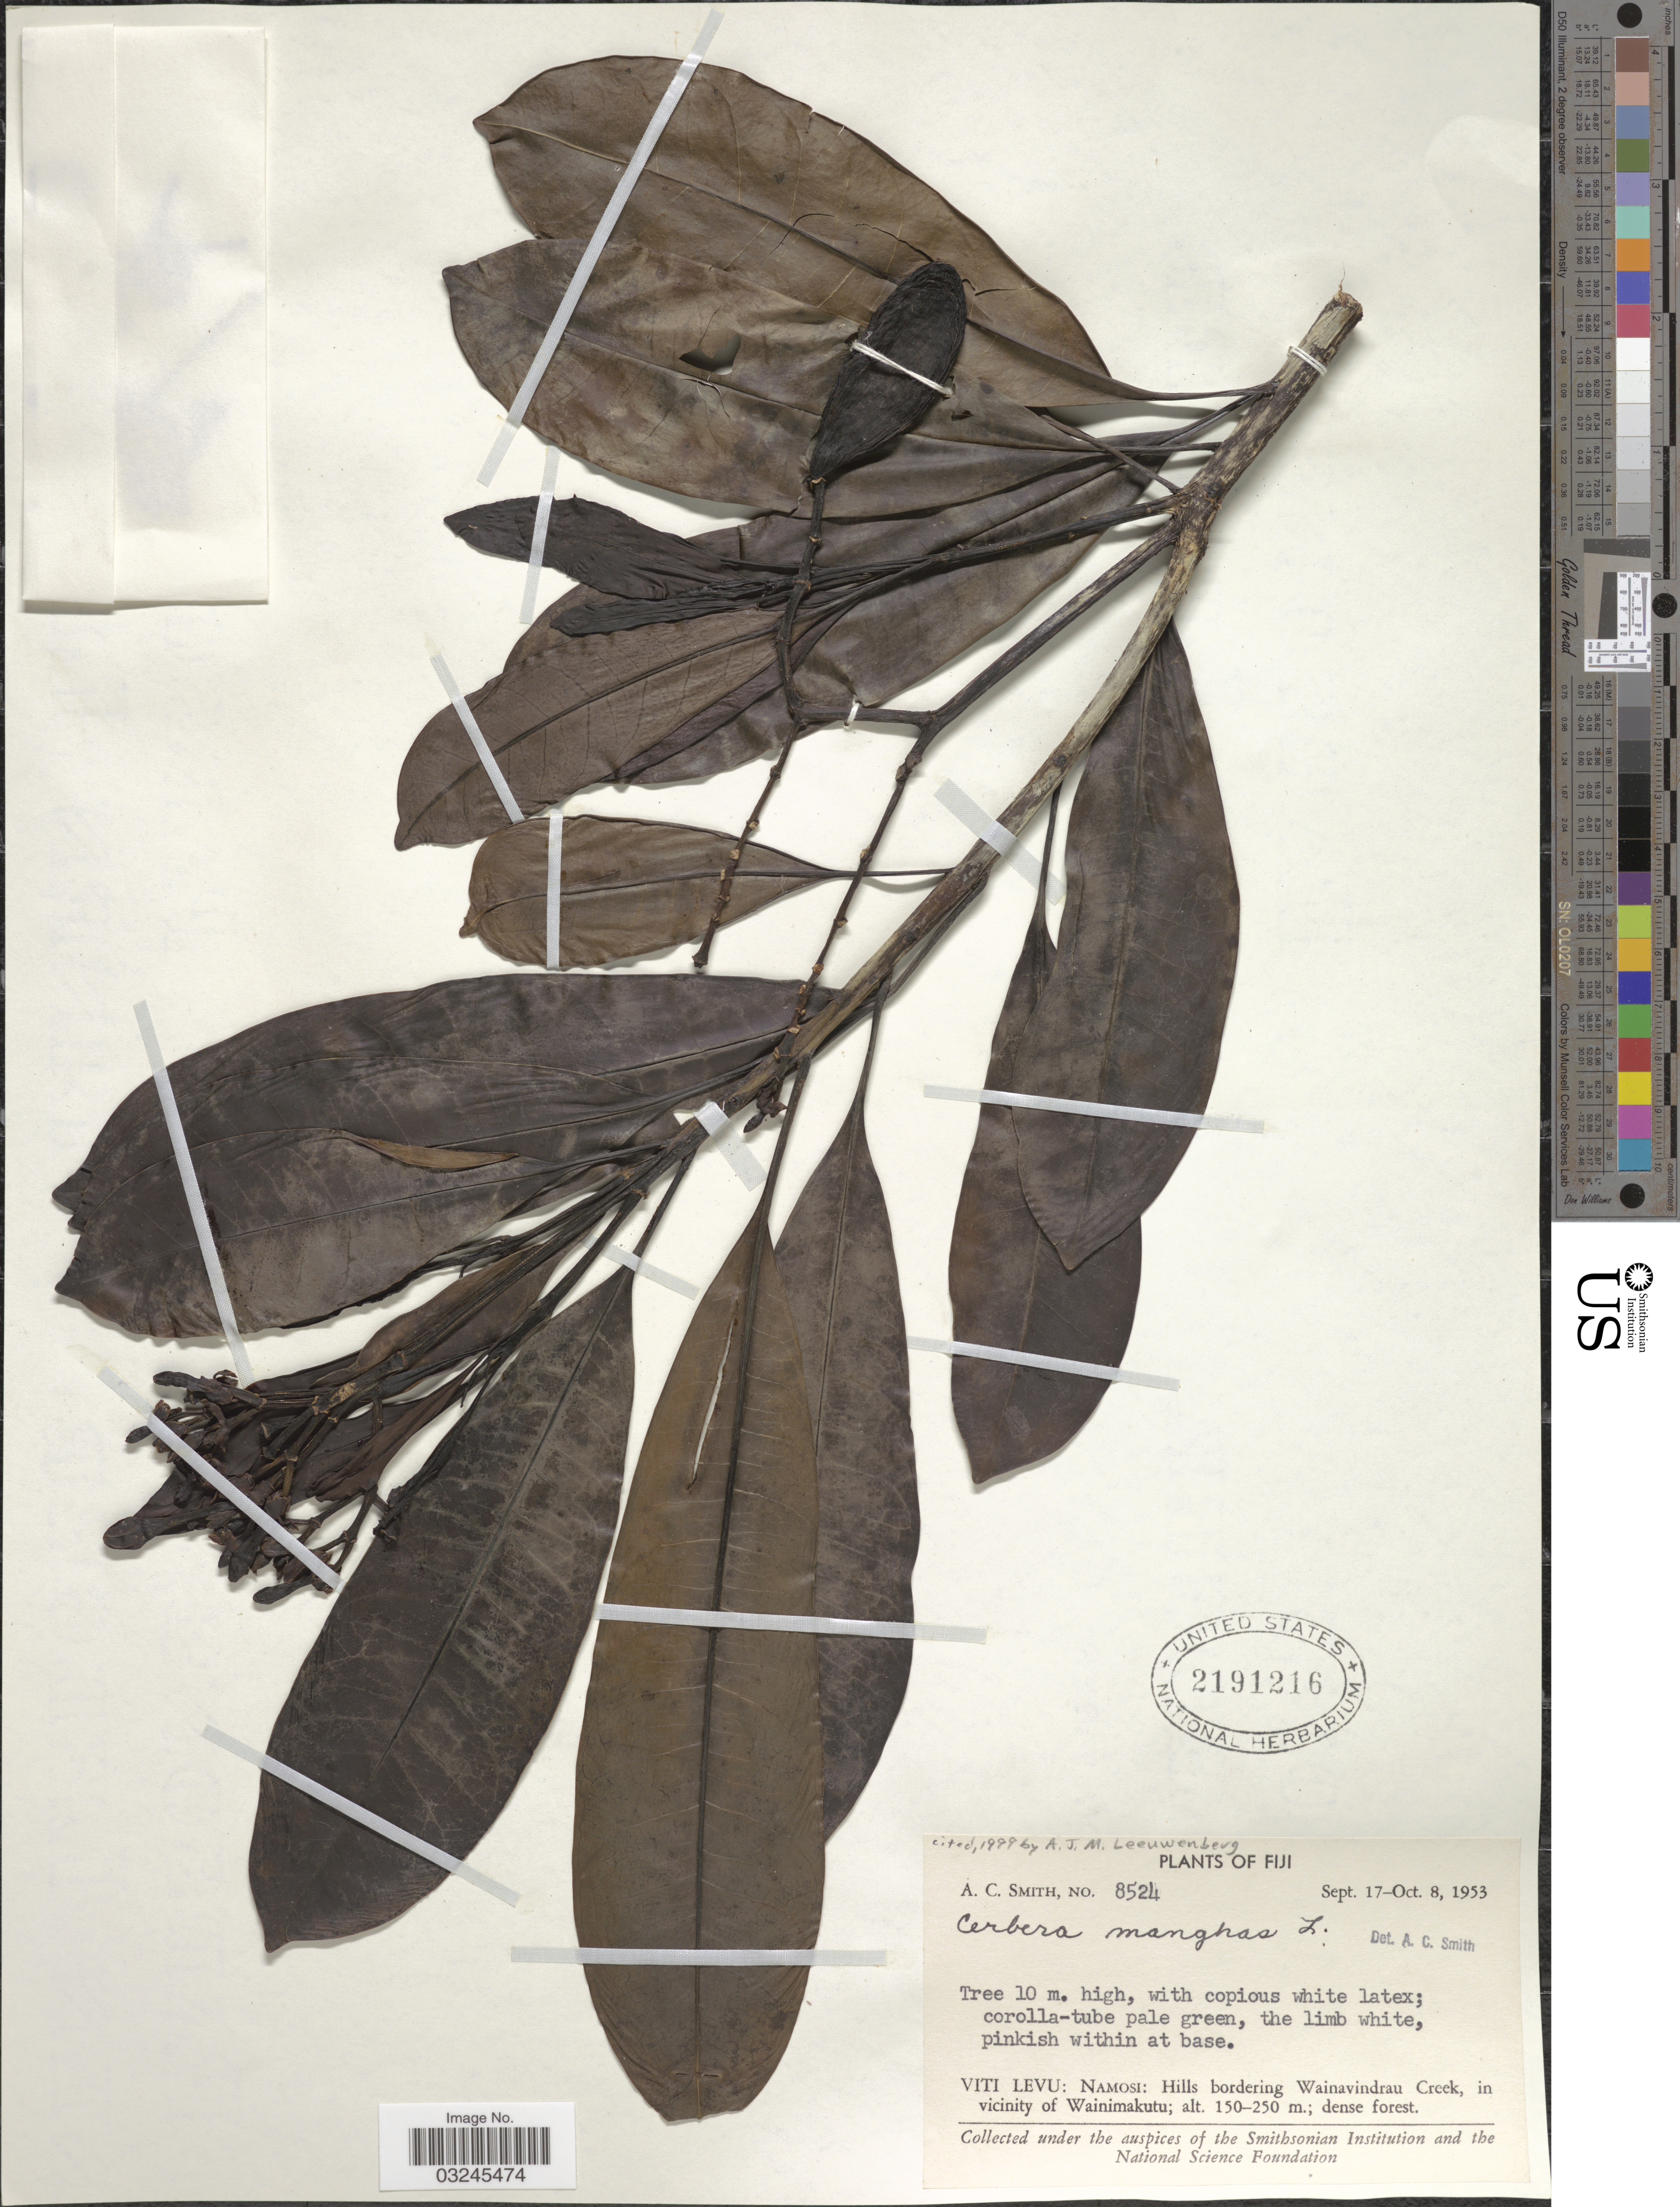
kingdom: Plantae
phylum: Tracheophyta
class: Magnoliopsida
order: Gentianales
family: Apocynaceae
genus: Cerbera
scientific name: Cerbera manghas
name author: L.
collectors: A. C. Smith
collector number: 8524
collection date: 1953-09-17/1953-10-08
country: Fiji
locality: Viti Levu: Namosi: Hills bordering Wainavindrau Creek, in vicinity of Wainimakutu.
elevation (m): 150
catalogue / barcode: US 2191216